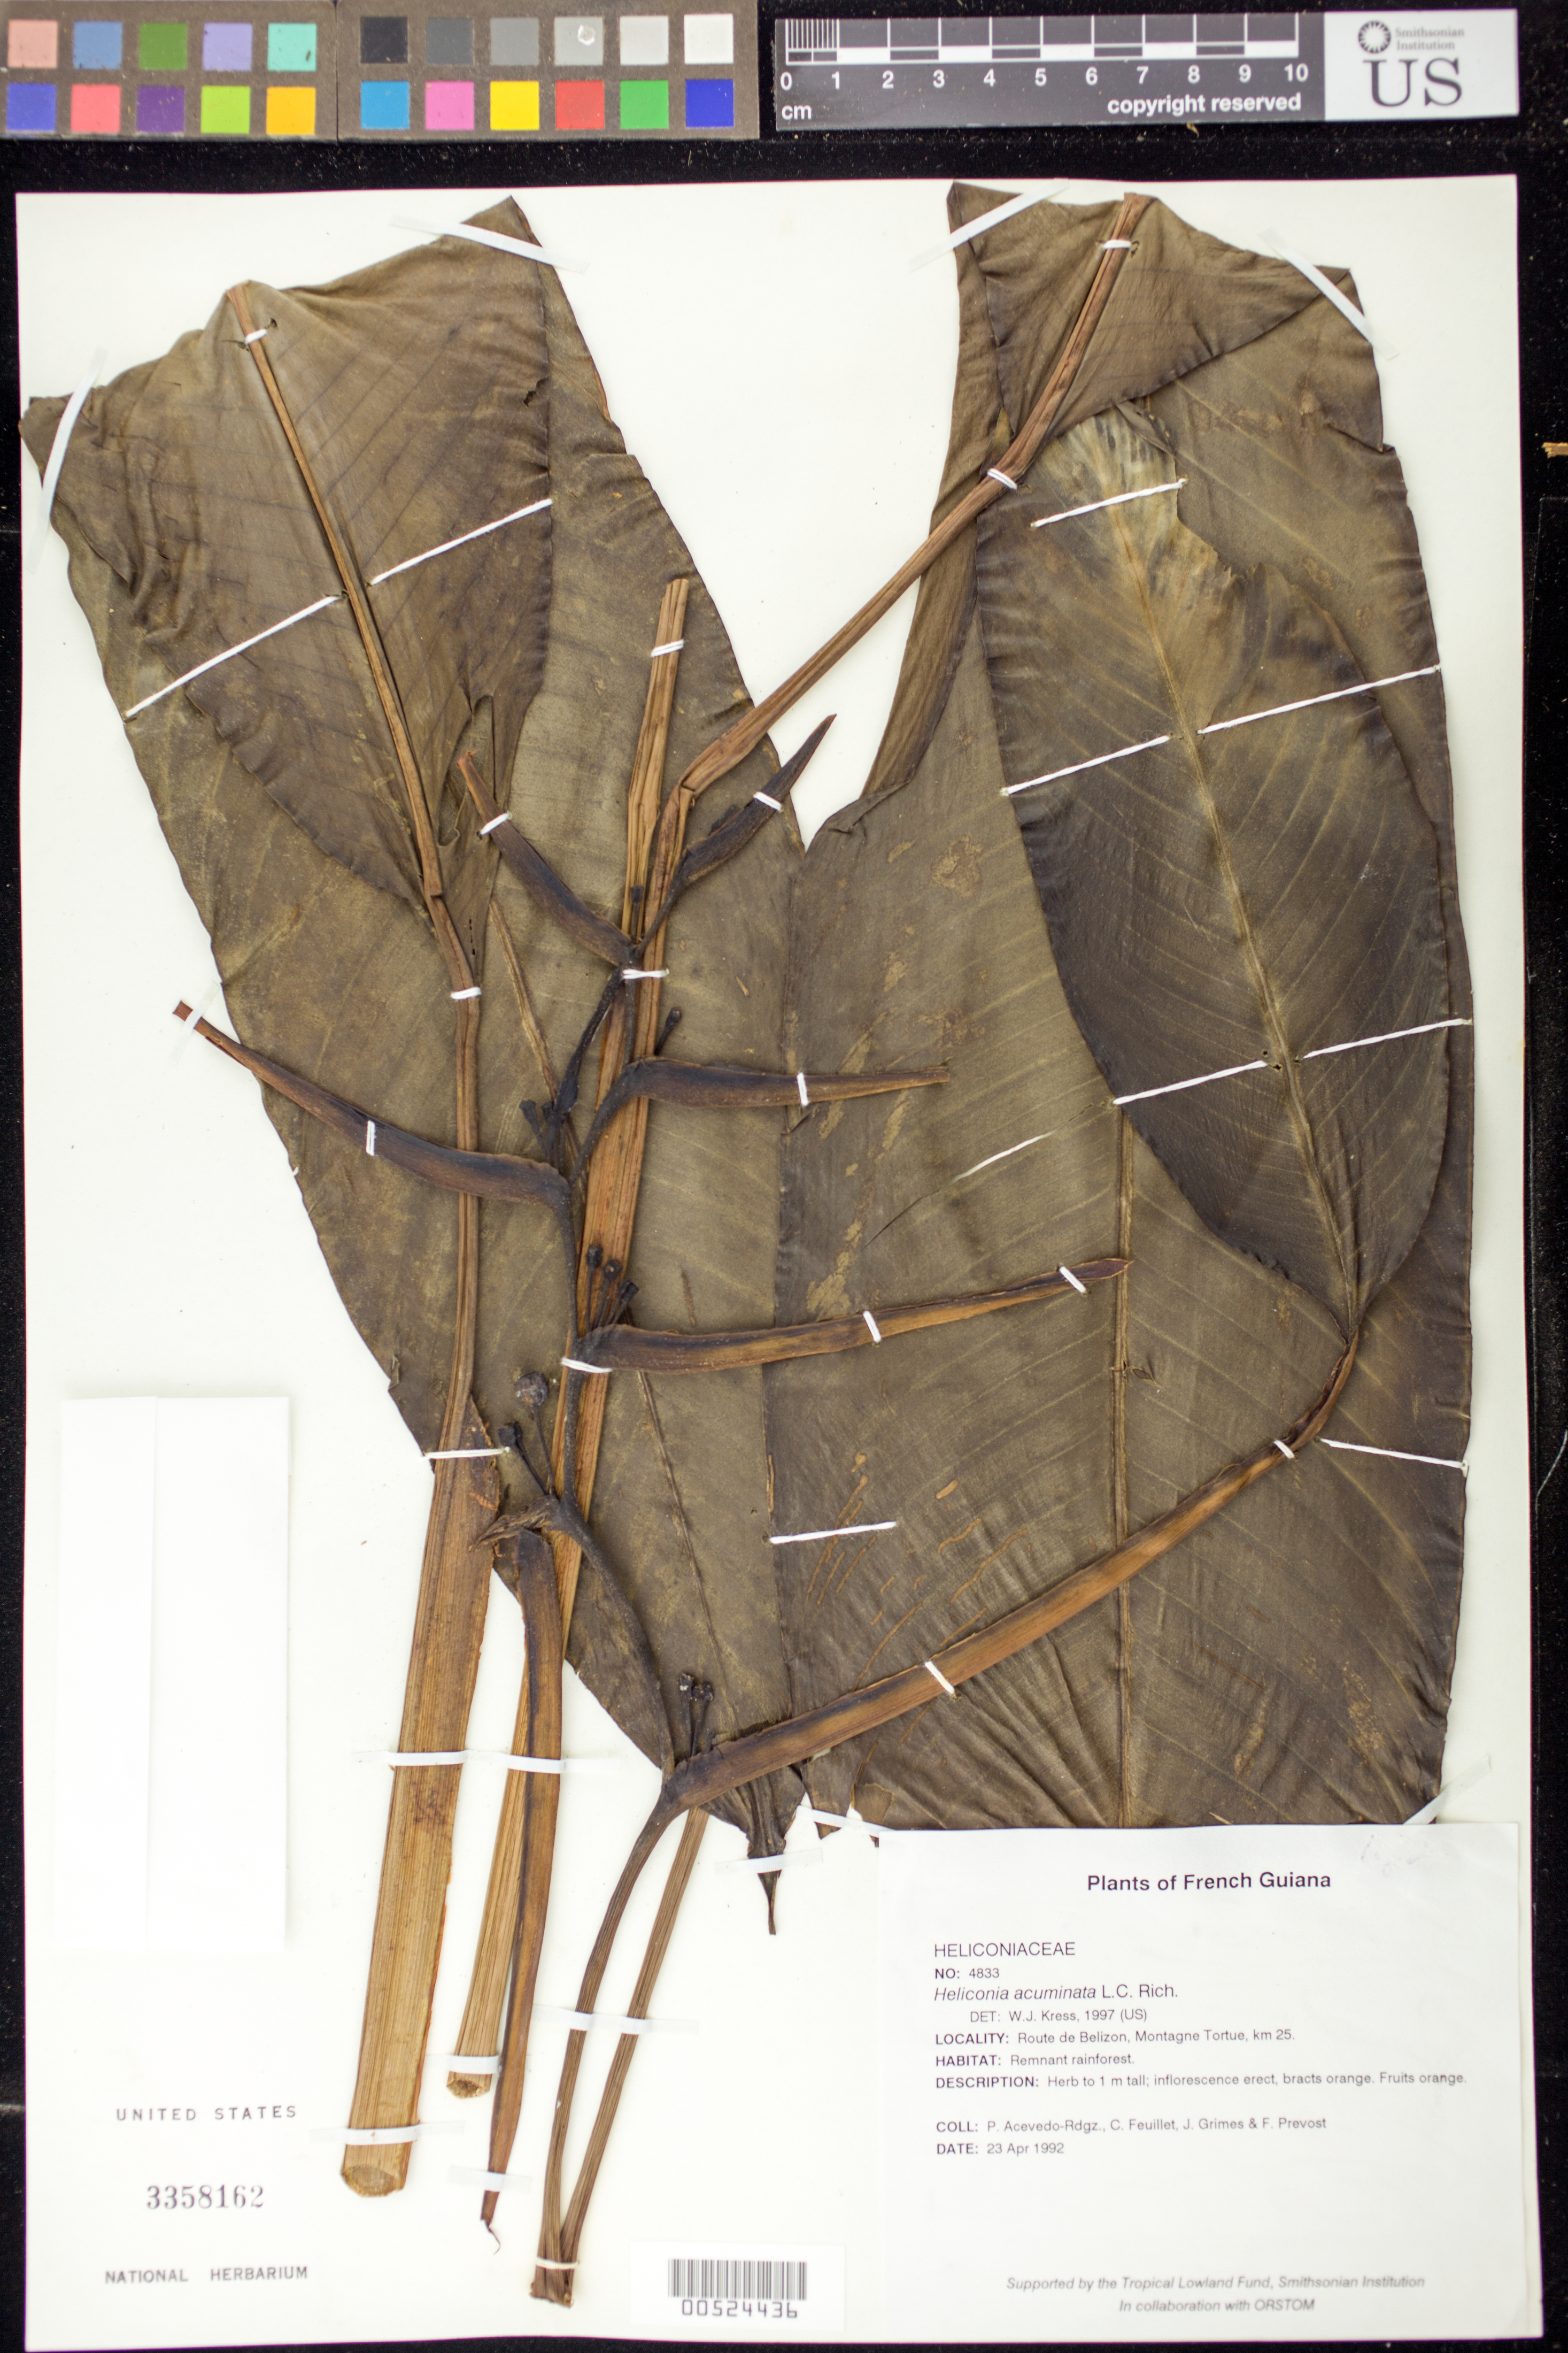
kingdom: Plantae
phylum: Tracheophyta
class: Liliopsida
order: Zingiberales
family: Heliconiaceae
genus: Heliconia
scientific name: Heliconia acuminata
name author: A. Rich.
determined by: Kress, W. J., (US), Smithsonian Institution - National Museum of Natural History (UNITED STATES)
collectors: P. Acevedo-Rodr., C. Feuillet, J. Grimes & M.-F. Prévost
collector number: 4833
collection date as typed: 23 Apr 1992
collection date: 1992-04-23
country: French Guiana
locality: Route de Belizon, Montagne Tortue, km 25.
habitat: Remnant rainforest.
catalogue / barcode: US 3358162